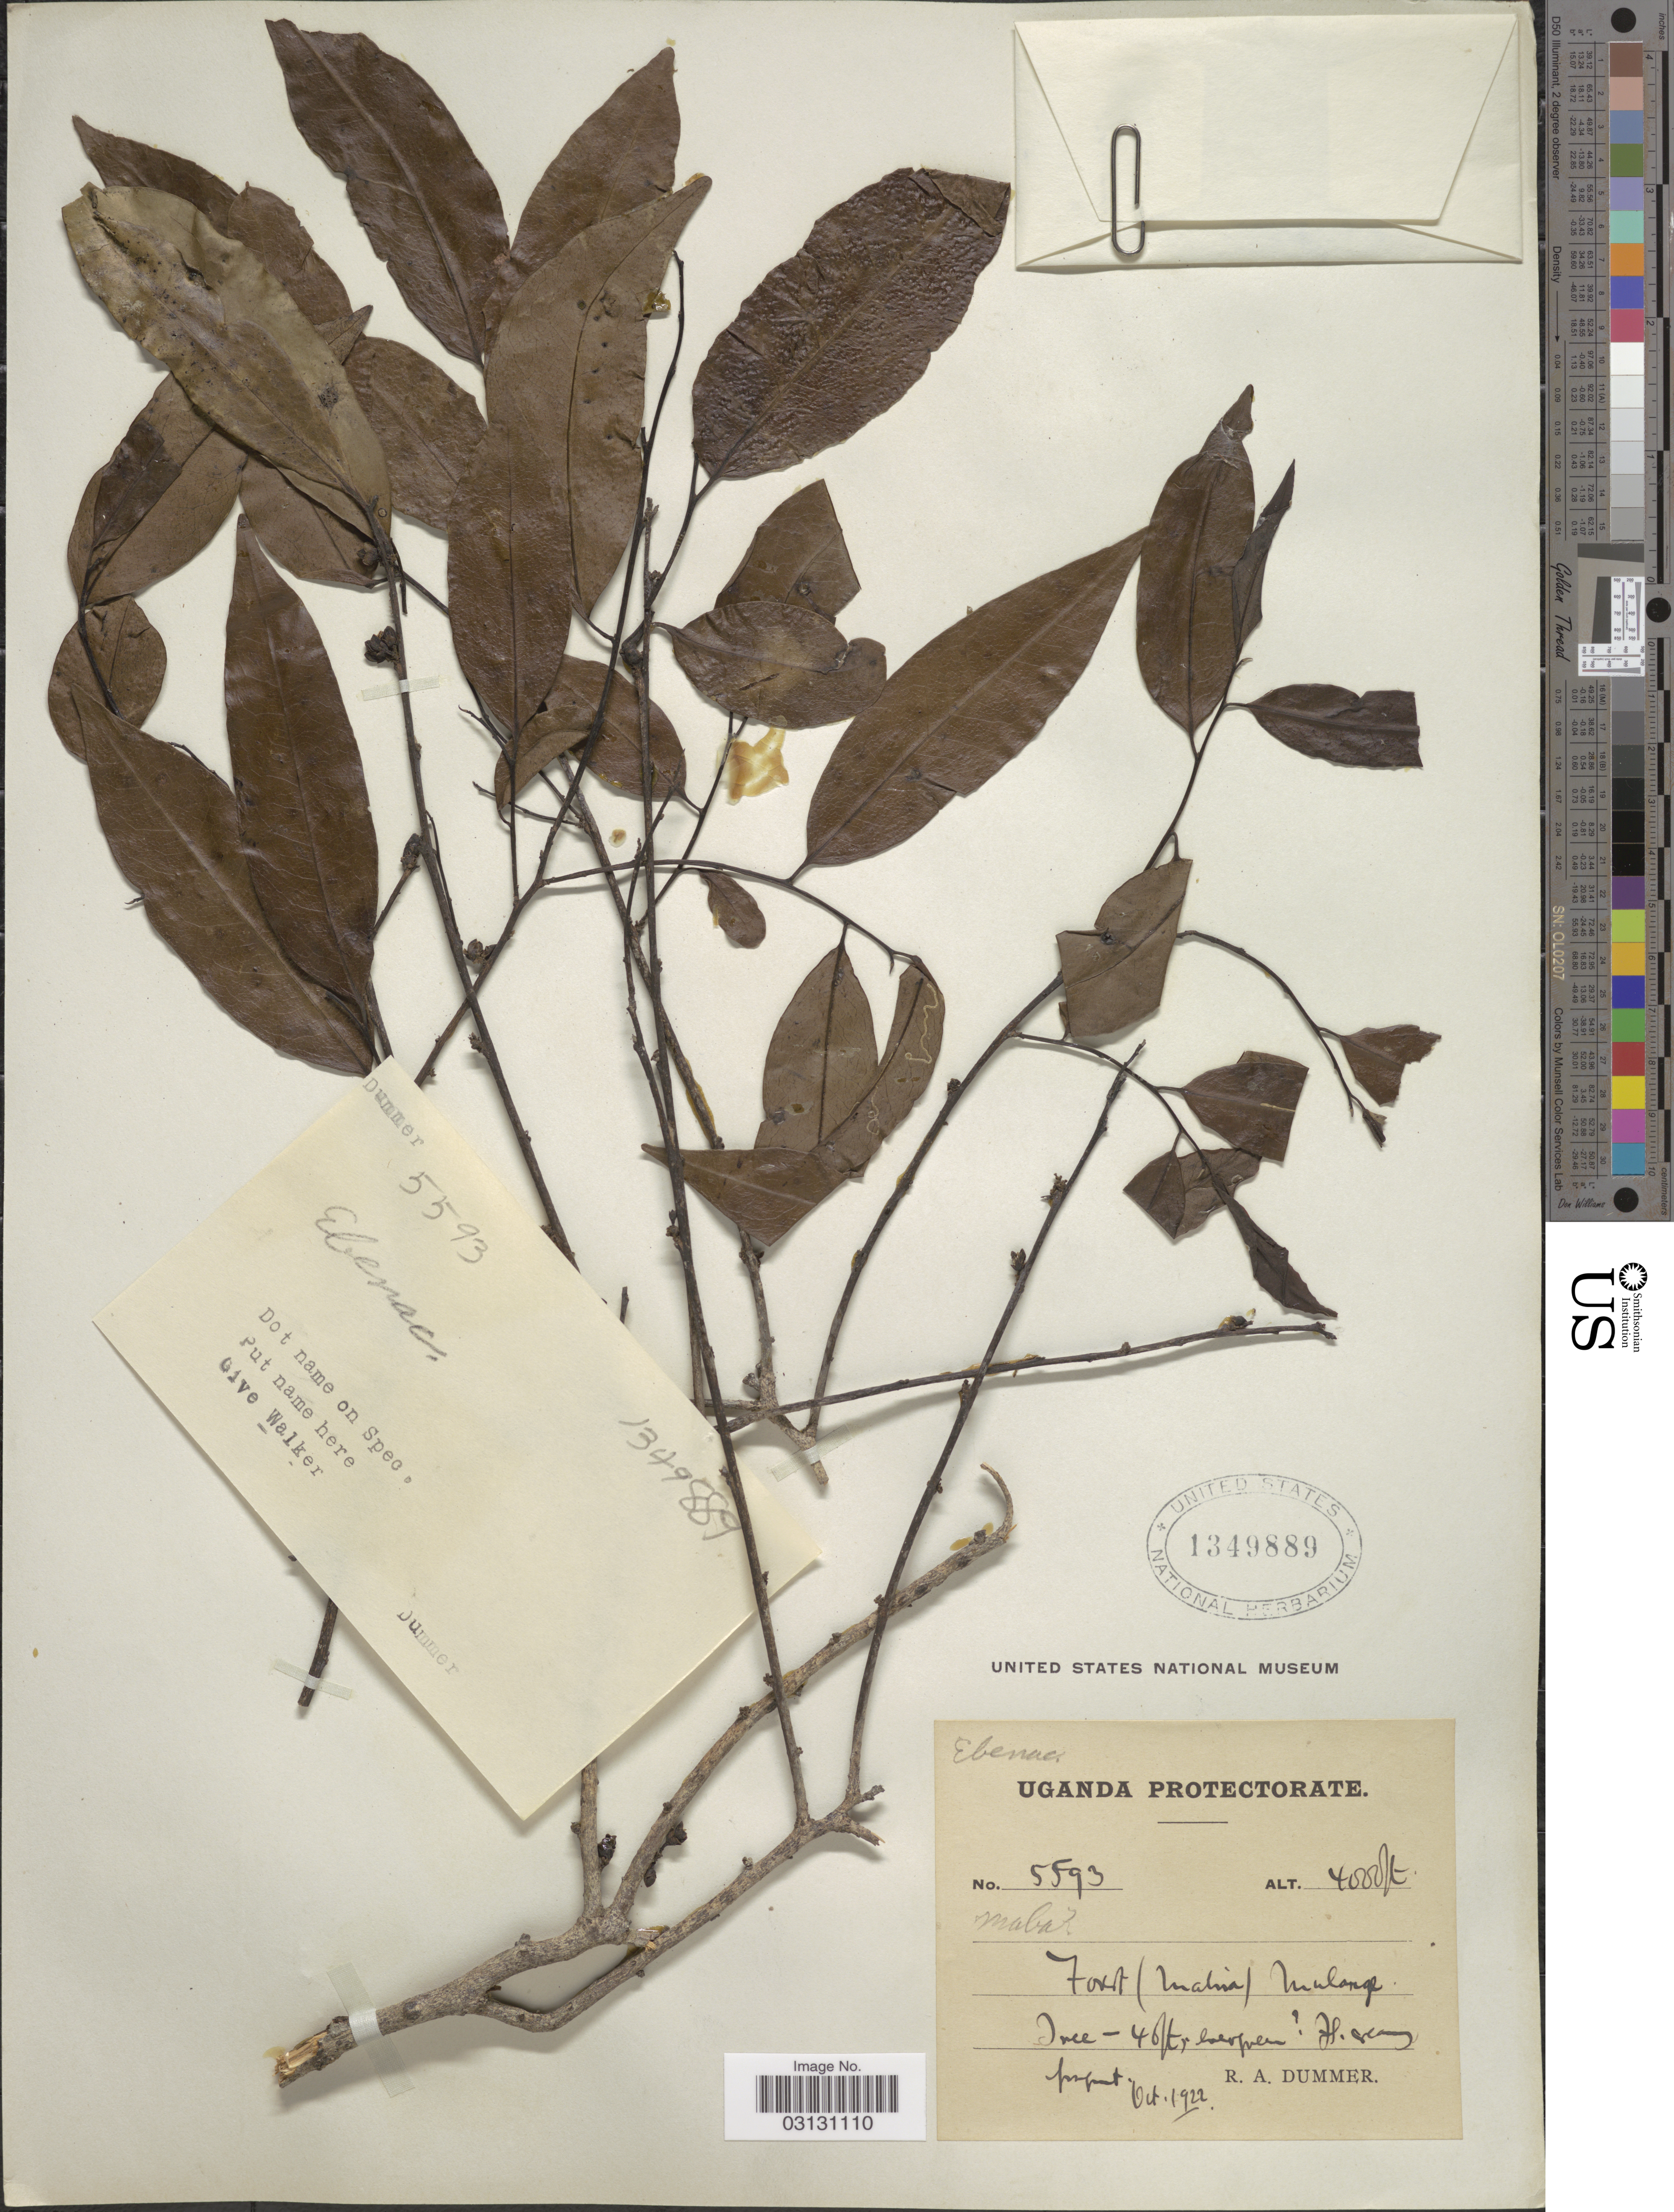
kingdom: Plantae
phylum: Tracheophyta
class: Magnoliopsida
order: Ericales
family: Ebenaceae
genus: Diospyros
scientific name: Diospyros abyssinica subsp. abyssinica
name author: (Hiern) F. White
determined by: White, F.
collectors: R. Dümmer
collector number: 5593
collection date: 1922-10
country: Uganda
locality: Forest (Mabira) Mulange.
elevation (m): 1219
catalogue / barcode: US 1349889